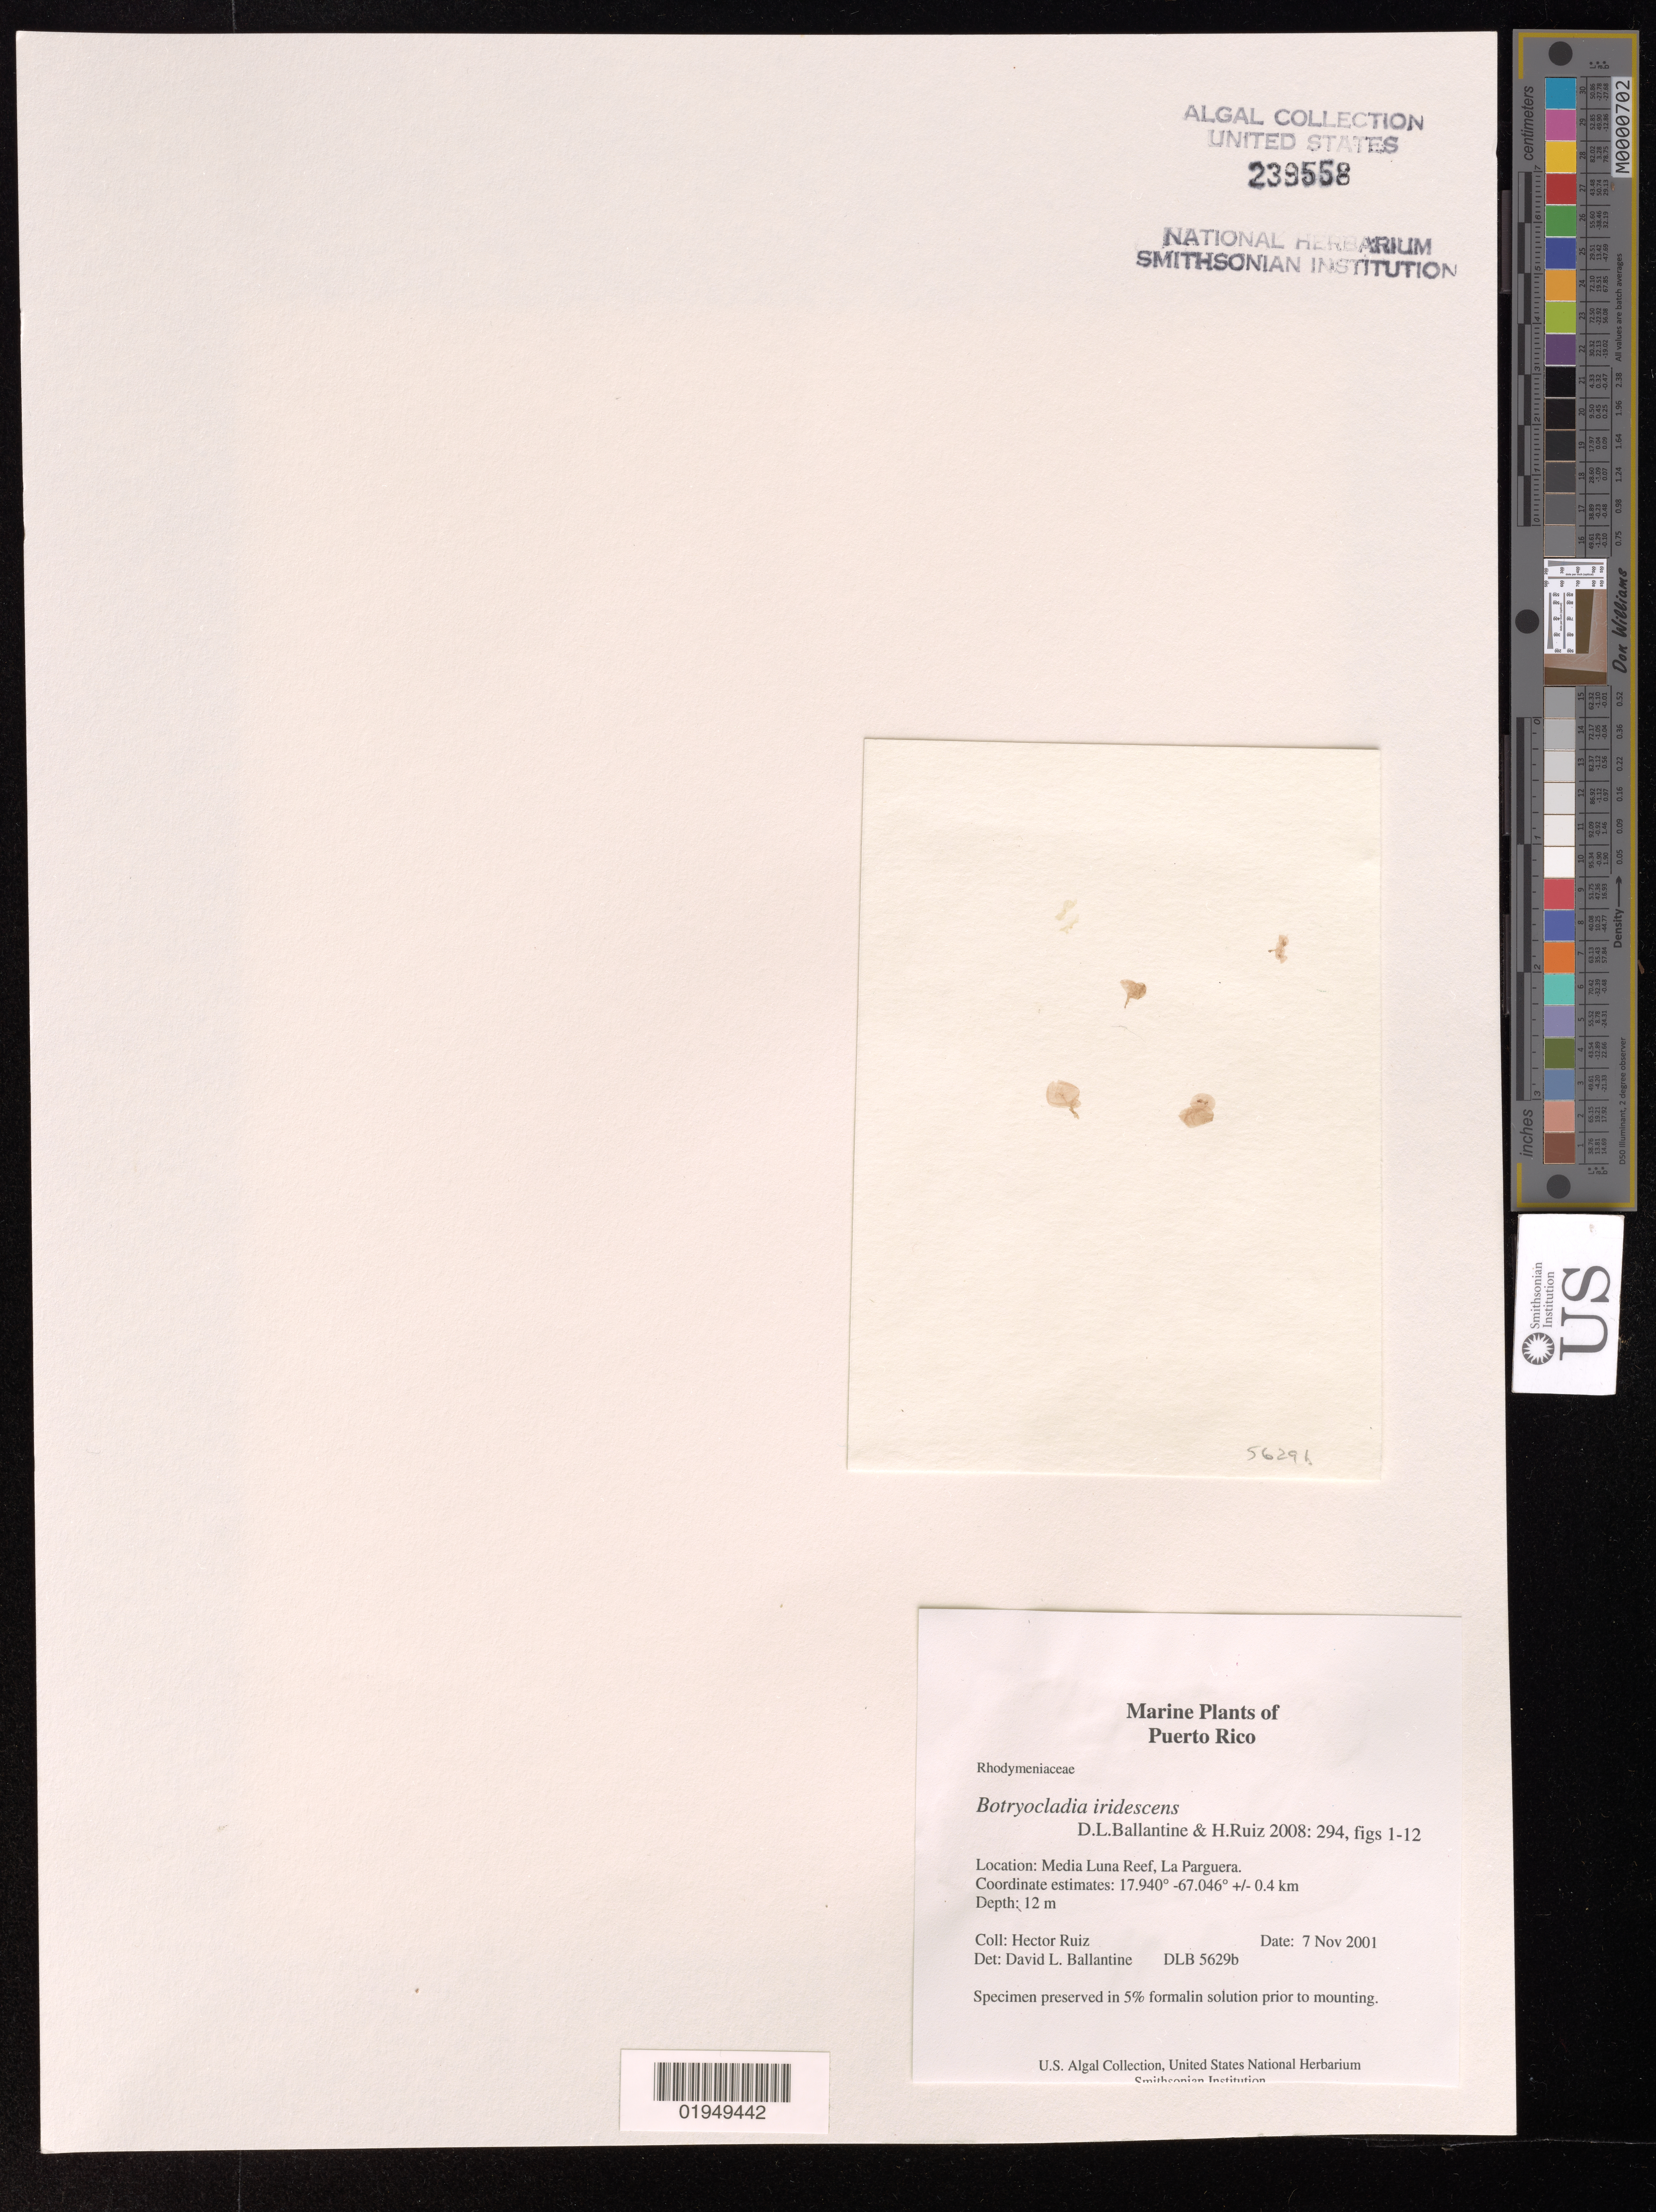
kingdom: Plantae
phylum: Rhodophyta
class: Florideophyceae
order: Rhodymeniales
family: Rhodymeniaceae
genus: Botryocladia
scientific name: Botryocladia iridescens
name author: D.L. Ballant. & H.Ruiz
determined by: Ballantine, D. L.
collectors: H. Ruiz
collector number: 5629b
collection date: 2001-11-07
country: Puerto Rico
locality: Media Luna Reef, La Parguera.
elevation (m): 12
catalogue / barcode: US 239558